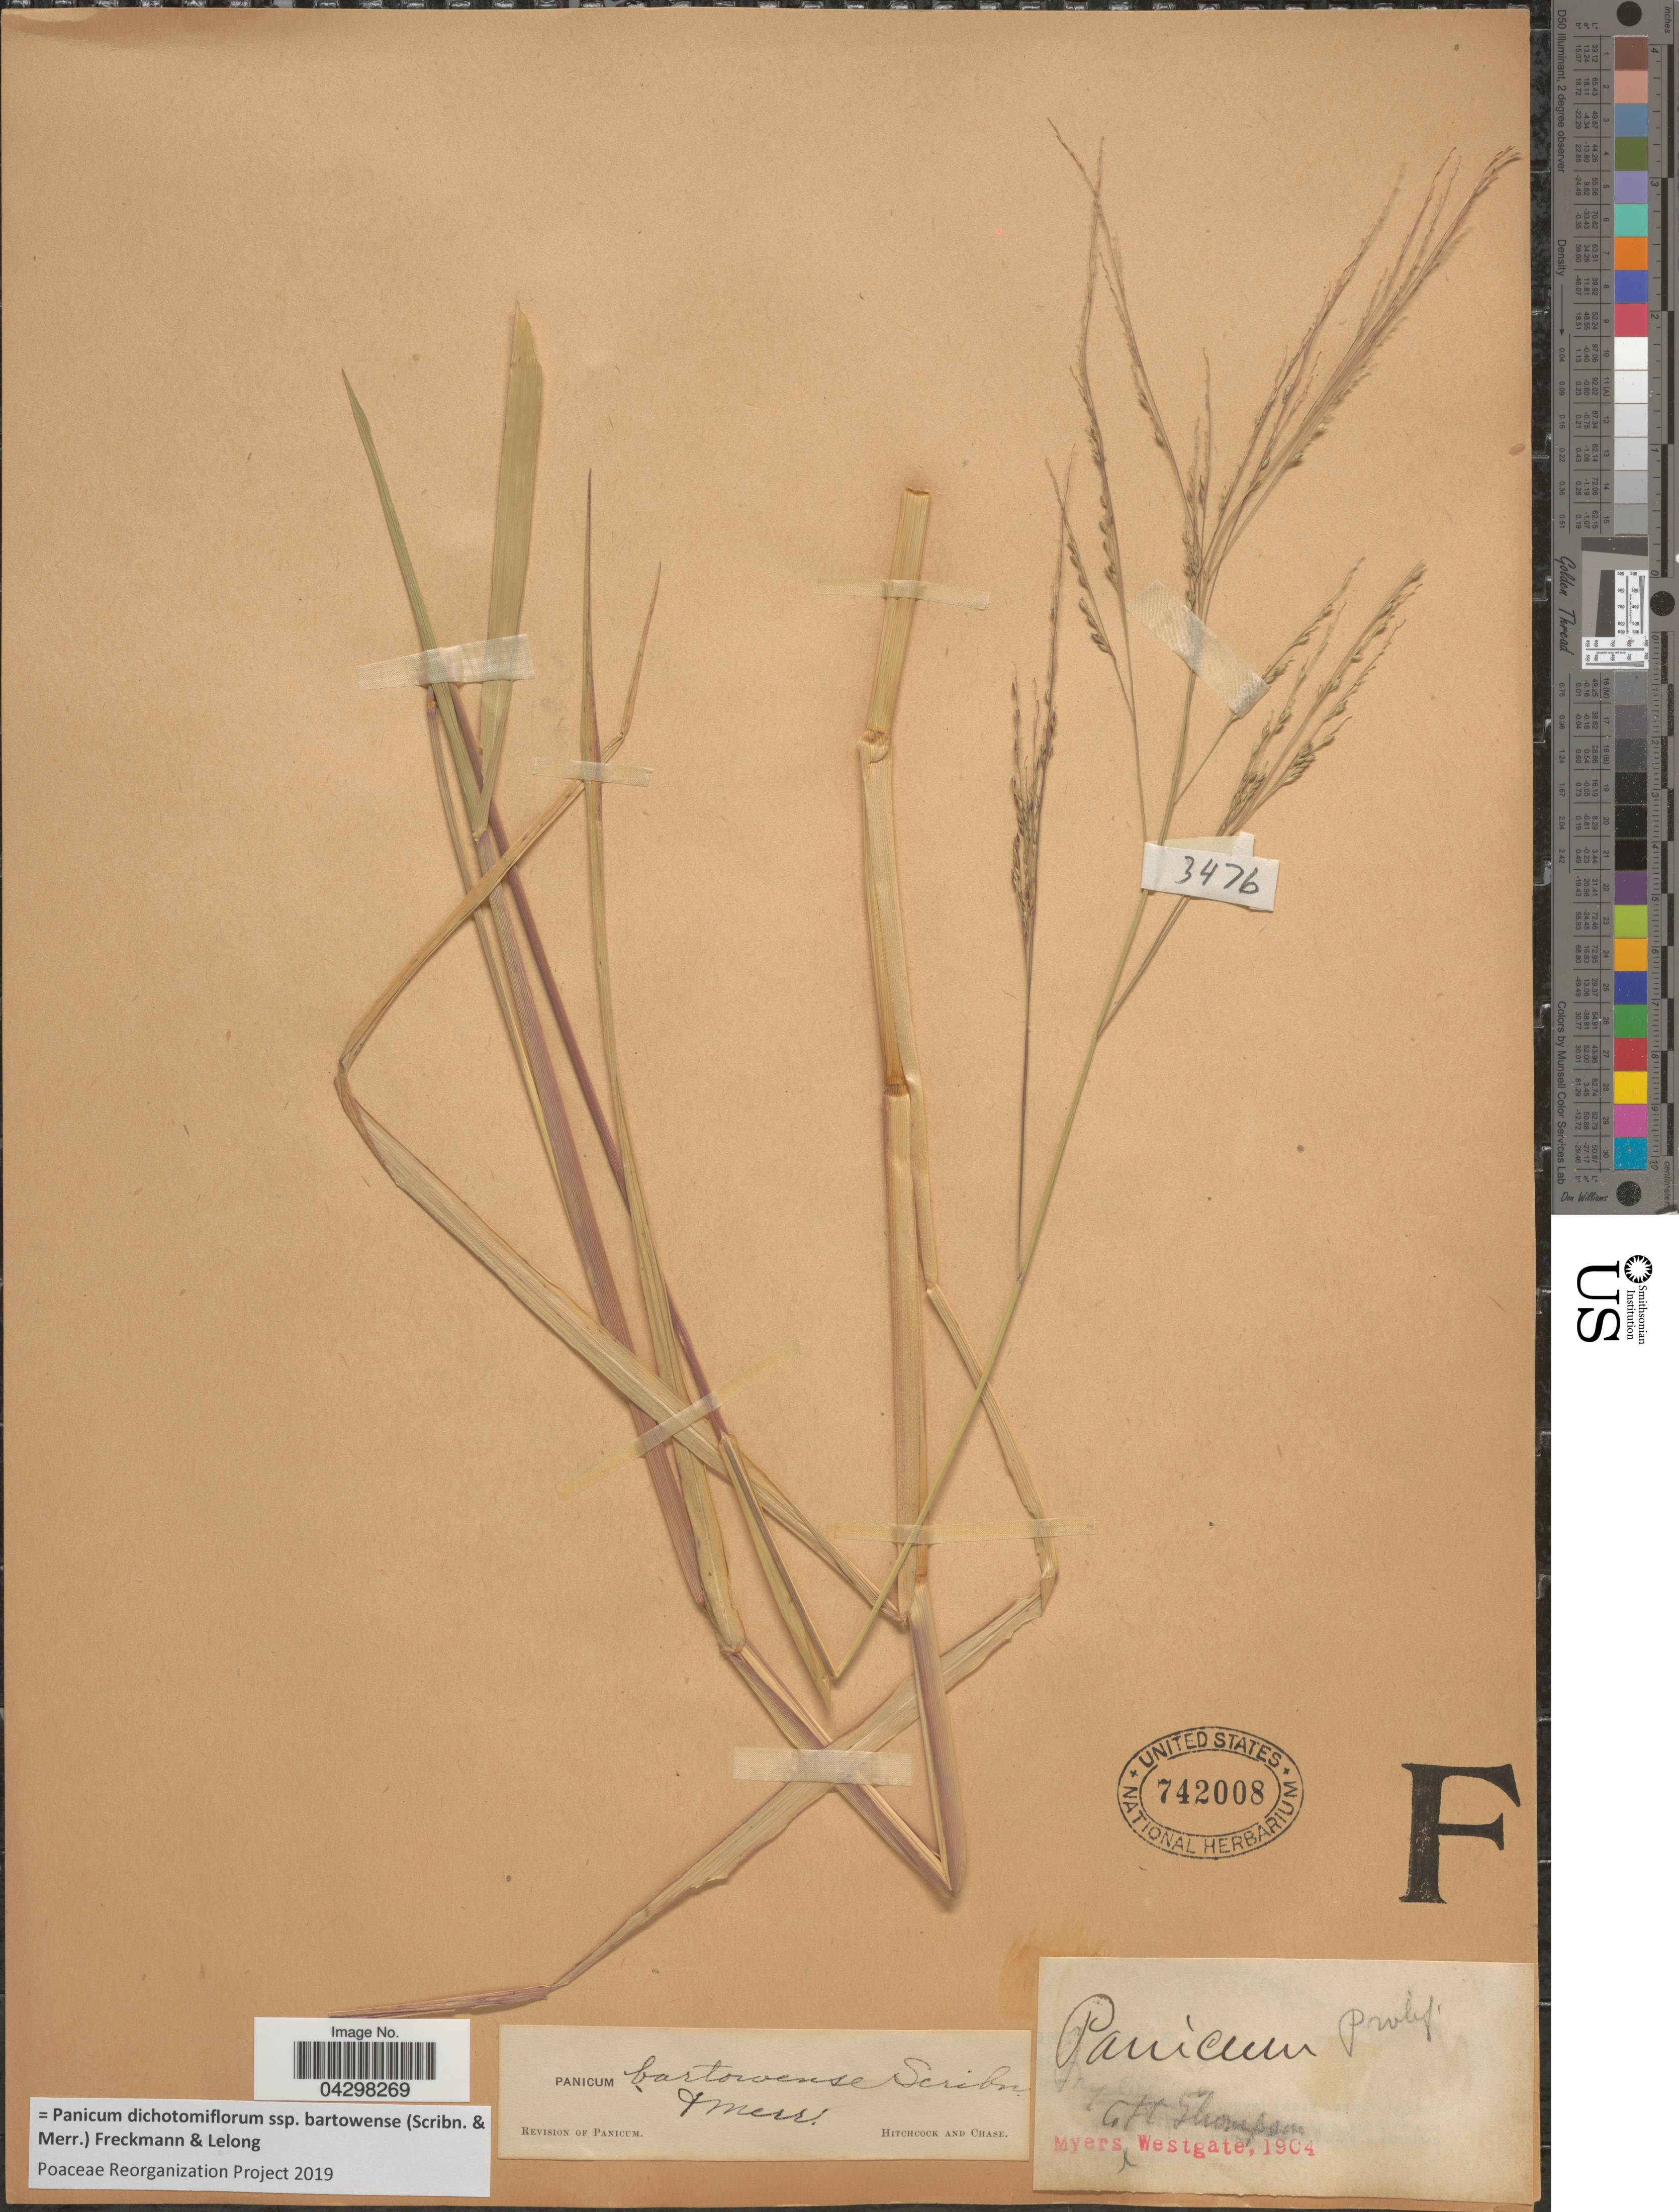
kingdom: Plantae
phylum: Tracheophyta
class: Liliopsida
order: Poales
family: Poaceae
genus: Panicum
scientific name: Panicum dichotomiflorum subsp. bartowense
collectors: -. Westgate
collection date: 1904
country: United States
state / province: Florida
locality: Myers Co Ft Thompson.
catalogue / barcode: US 742008